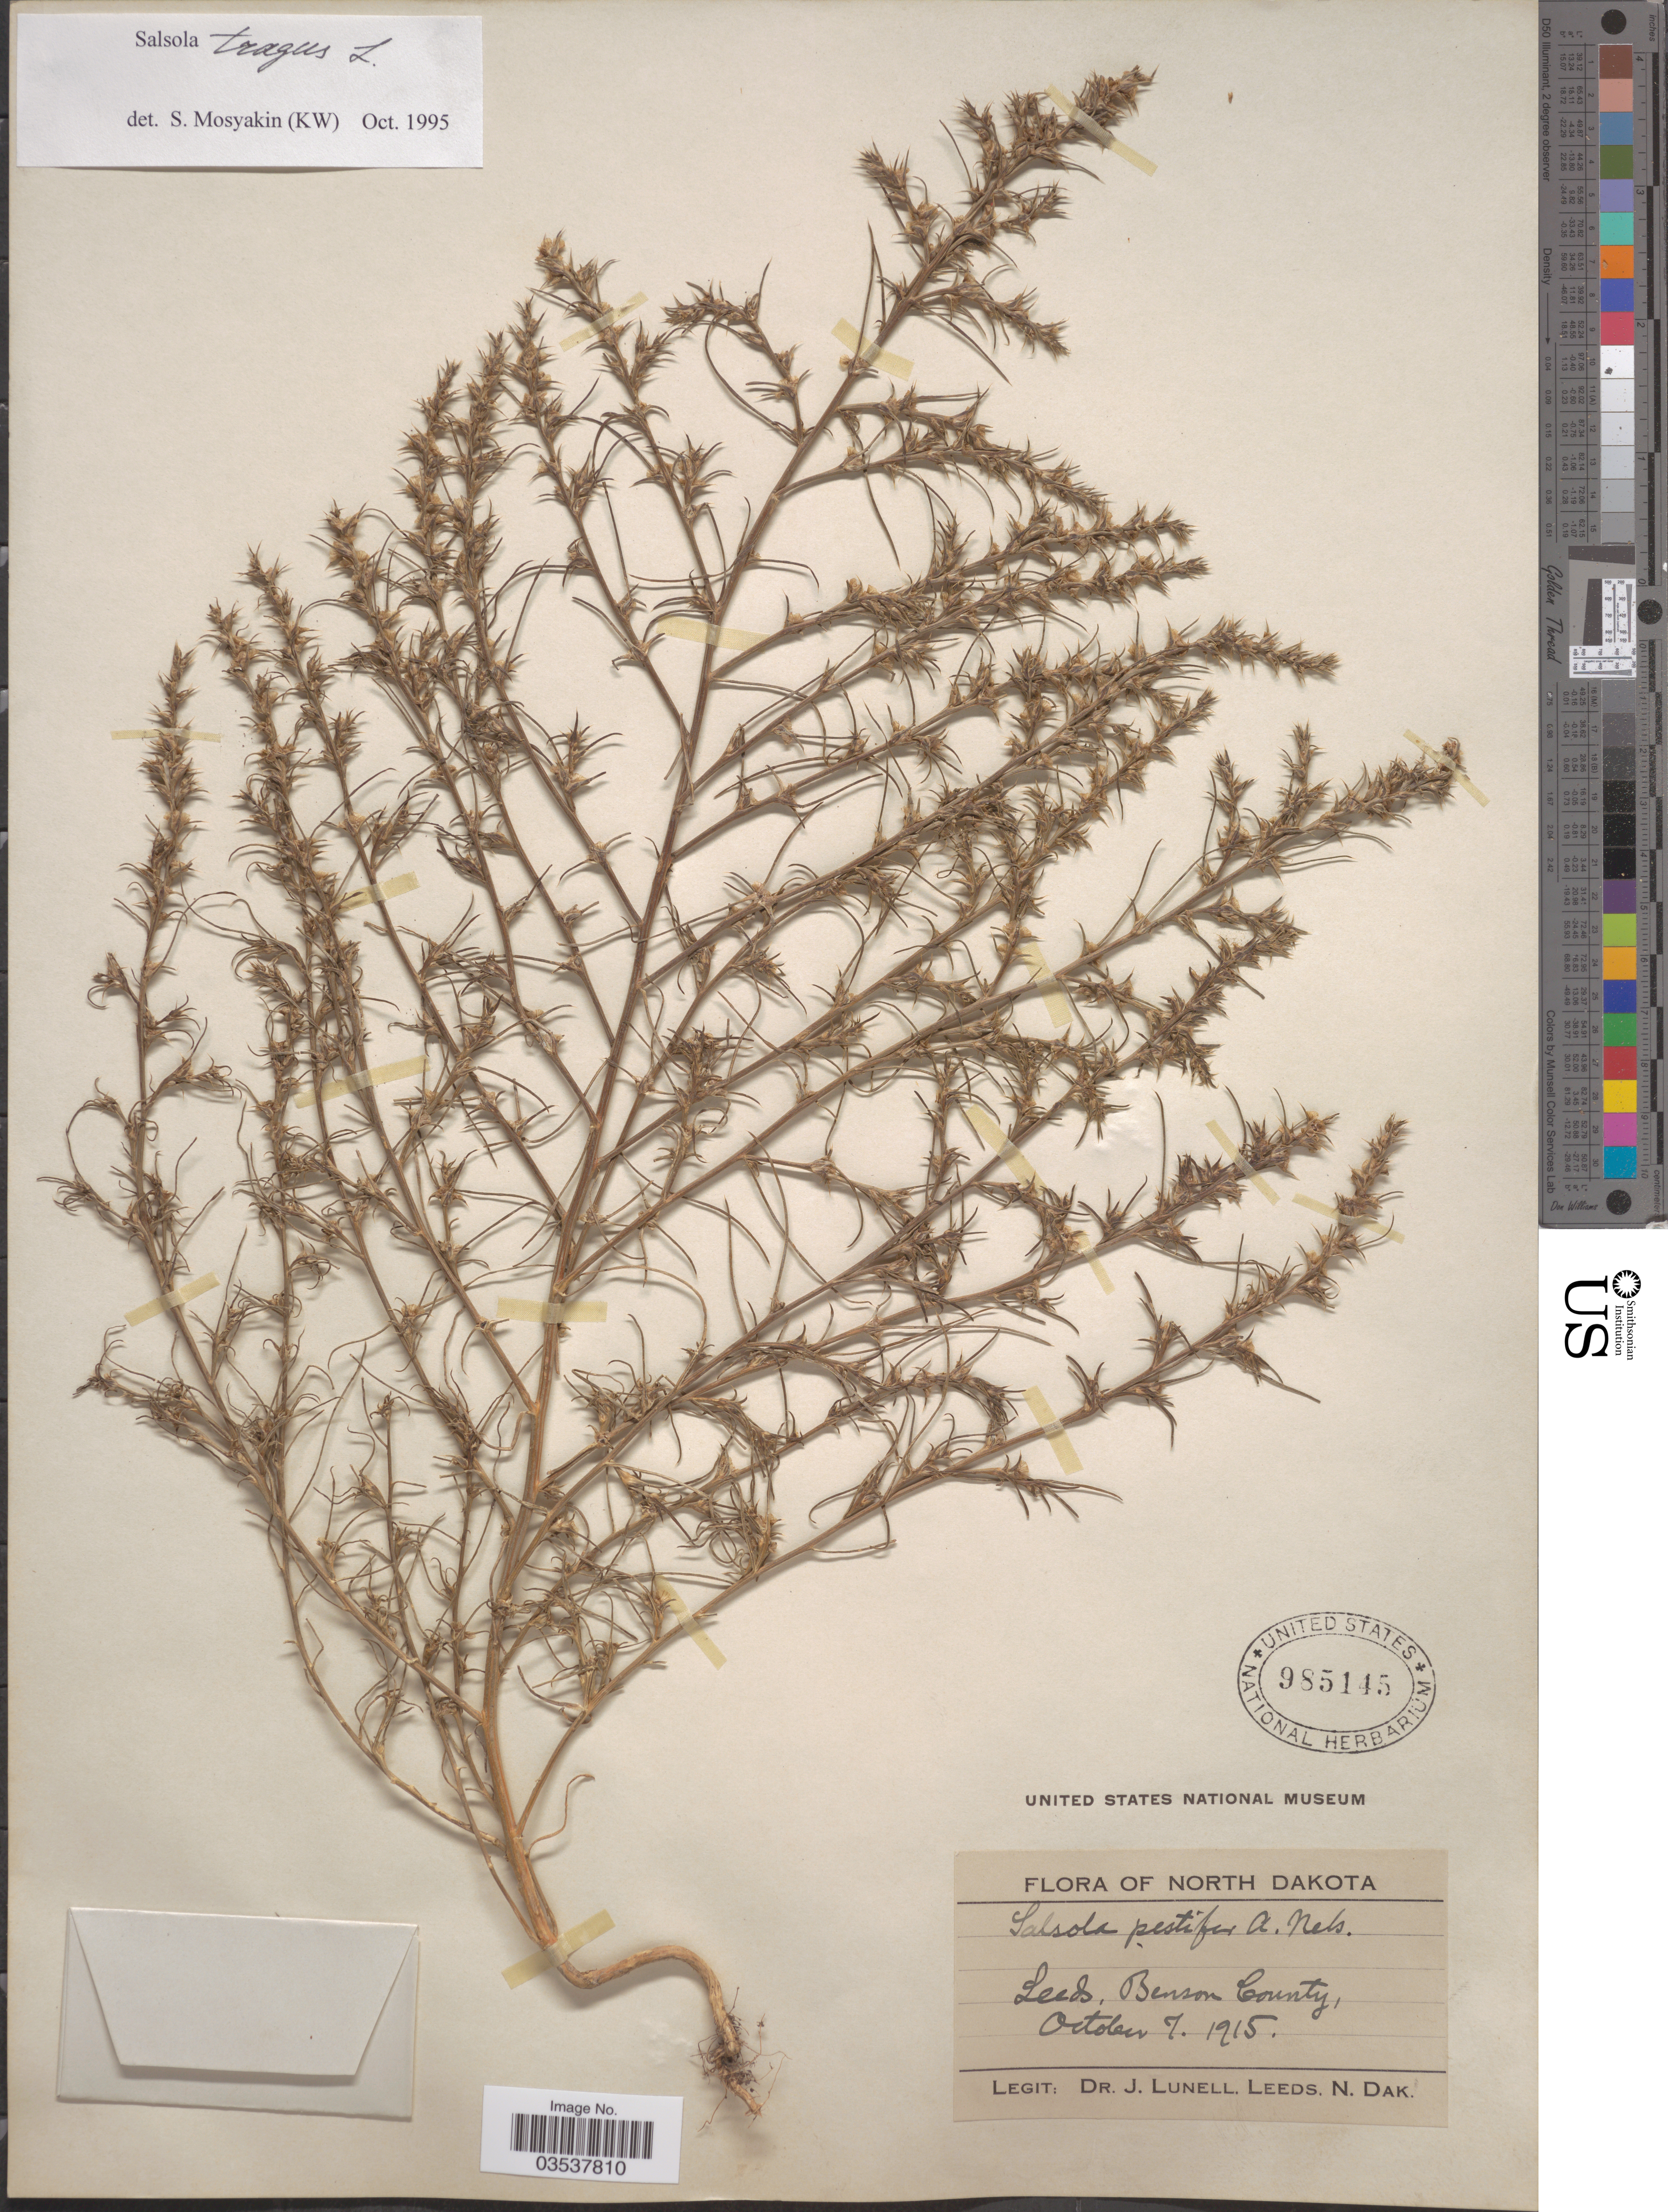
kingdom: Plantae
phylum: Tracheophyta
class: Magnoliopsida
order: Caryophyllales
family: Amaranthaceae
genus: Salsola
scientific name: Salsola pestifer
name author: A. Nelson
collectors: J. Lunell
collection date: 1915-10-07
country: United States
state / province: North Dakota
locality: Leeds, Benson County.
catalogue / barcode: US 985145